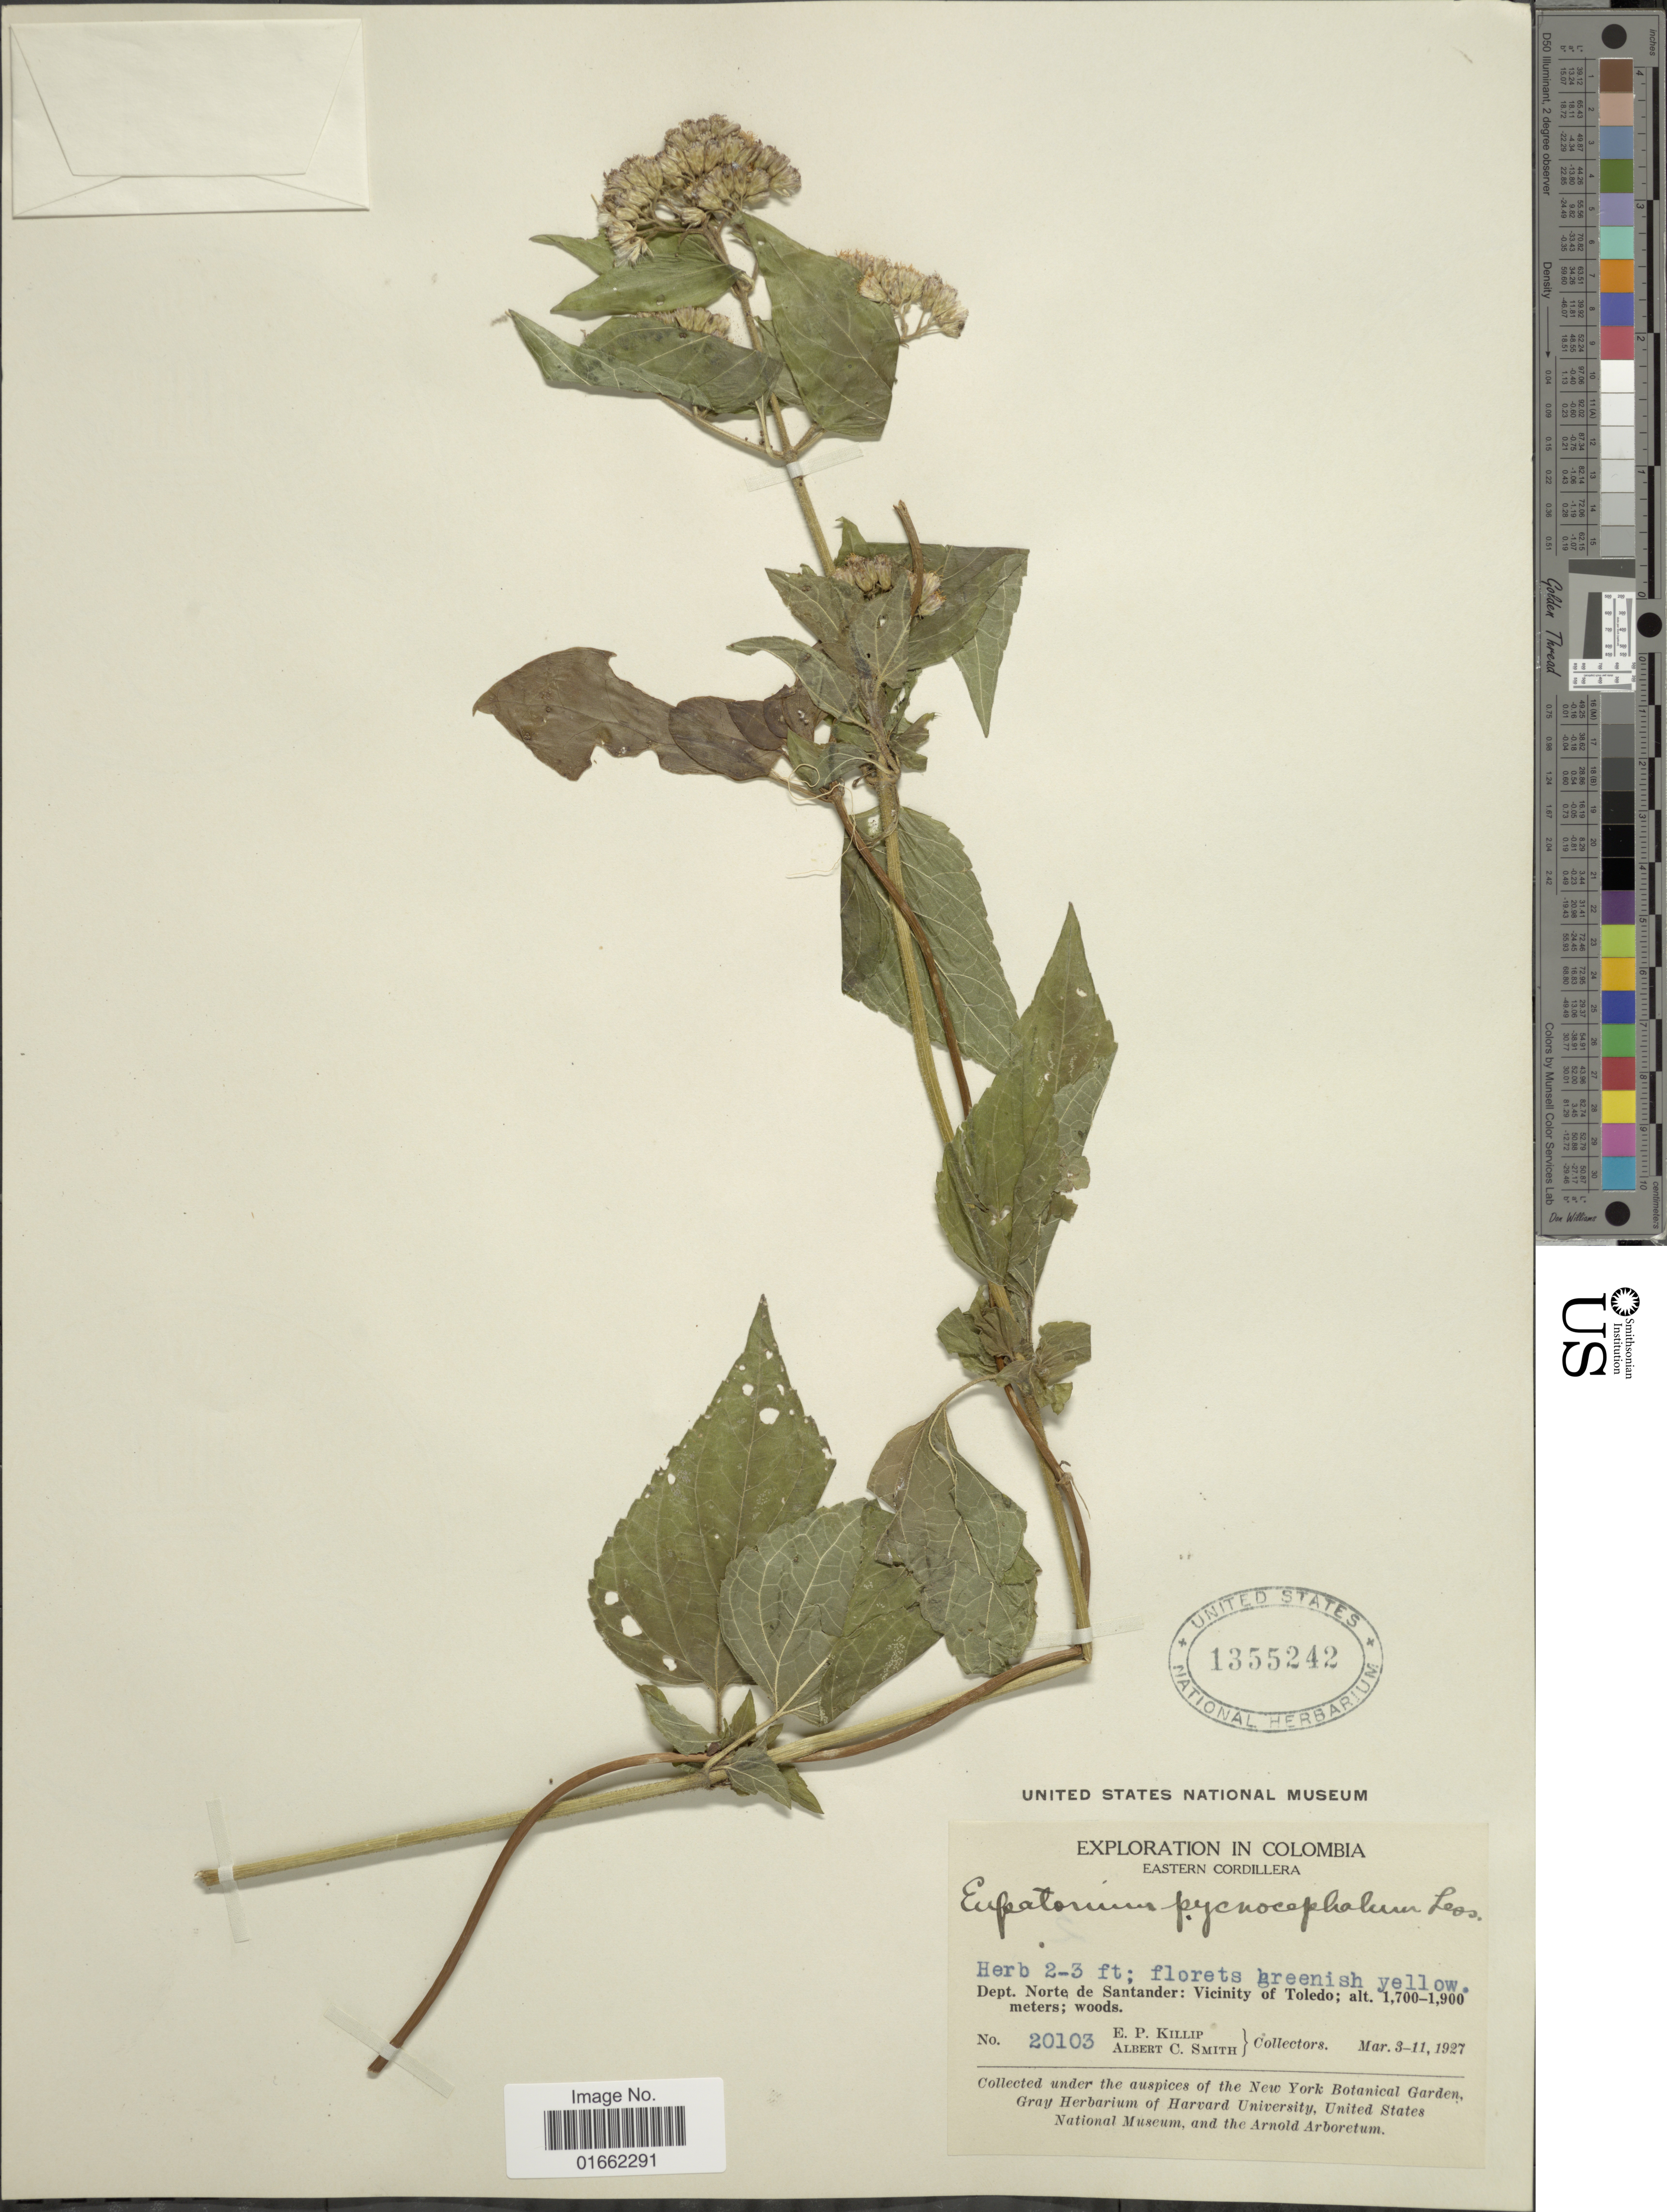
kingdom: Plantae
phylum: Tracheophyta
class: Magnoliopsida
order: Asterales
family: Asteraceae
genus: Fleischmannia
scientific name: Fleischmannia pratensis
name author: (Klatt) R.M. King & H. Rob.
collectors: E. P. Killip & A. C. Smith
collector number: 20103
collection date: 1927-03-03/1927-03-11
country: Colombia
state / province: Norte de Santander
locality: Eastern Cordillra. Dept. Norte de Santander: Vicinity of Toledo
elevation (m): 1700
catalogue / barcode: US 1355242